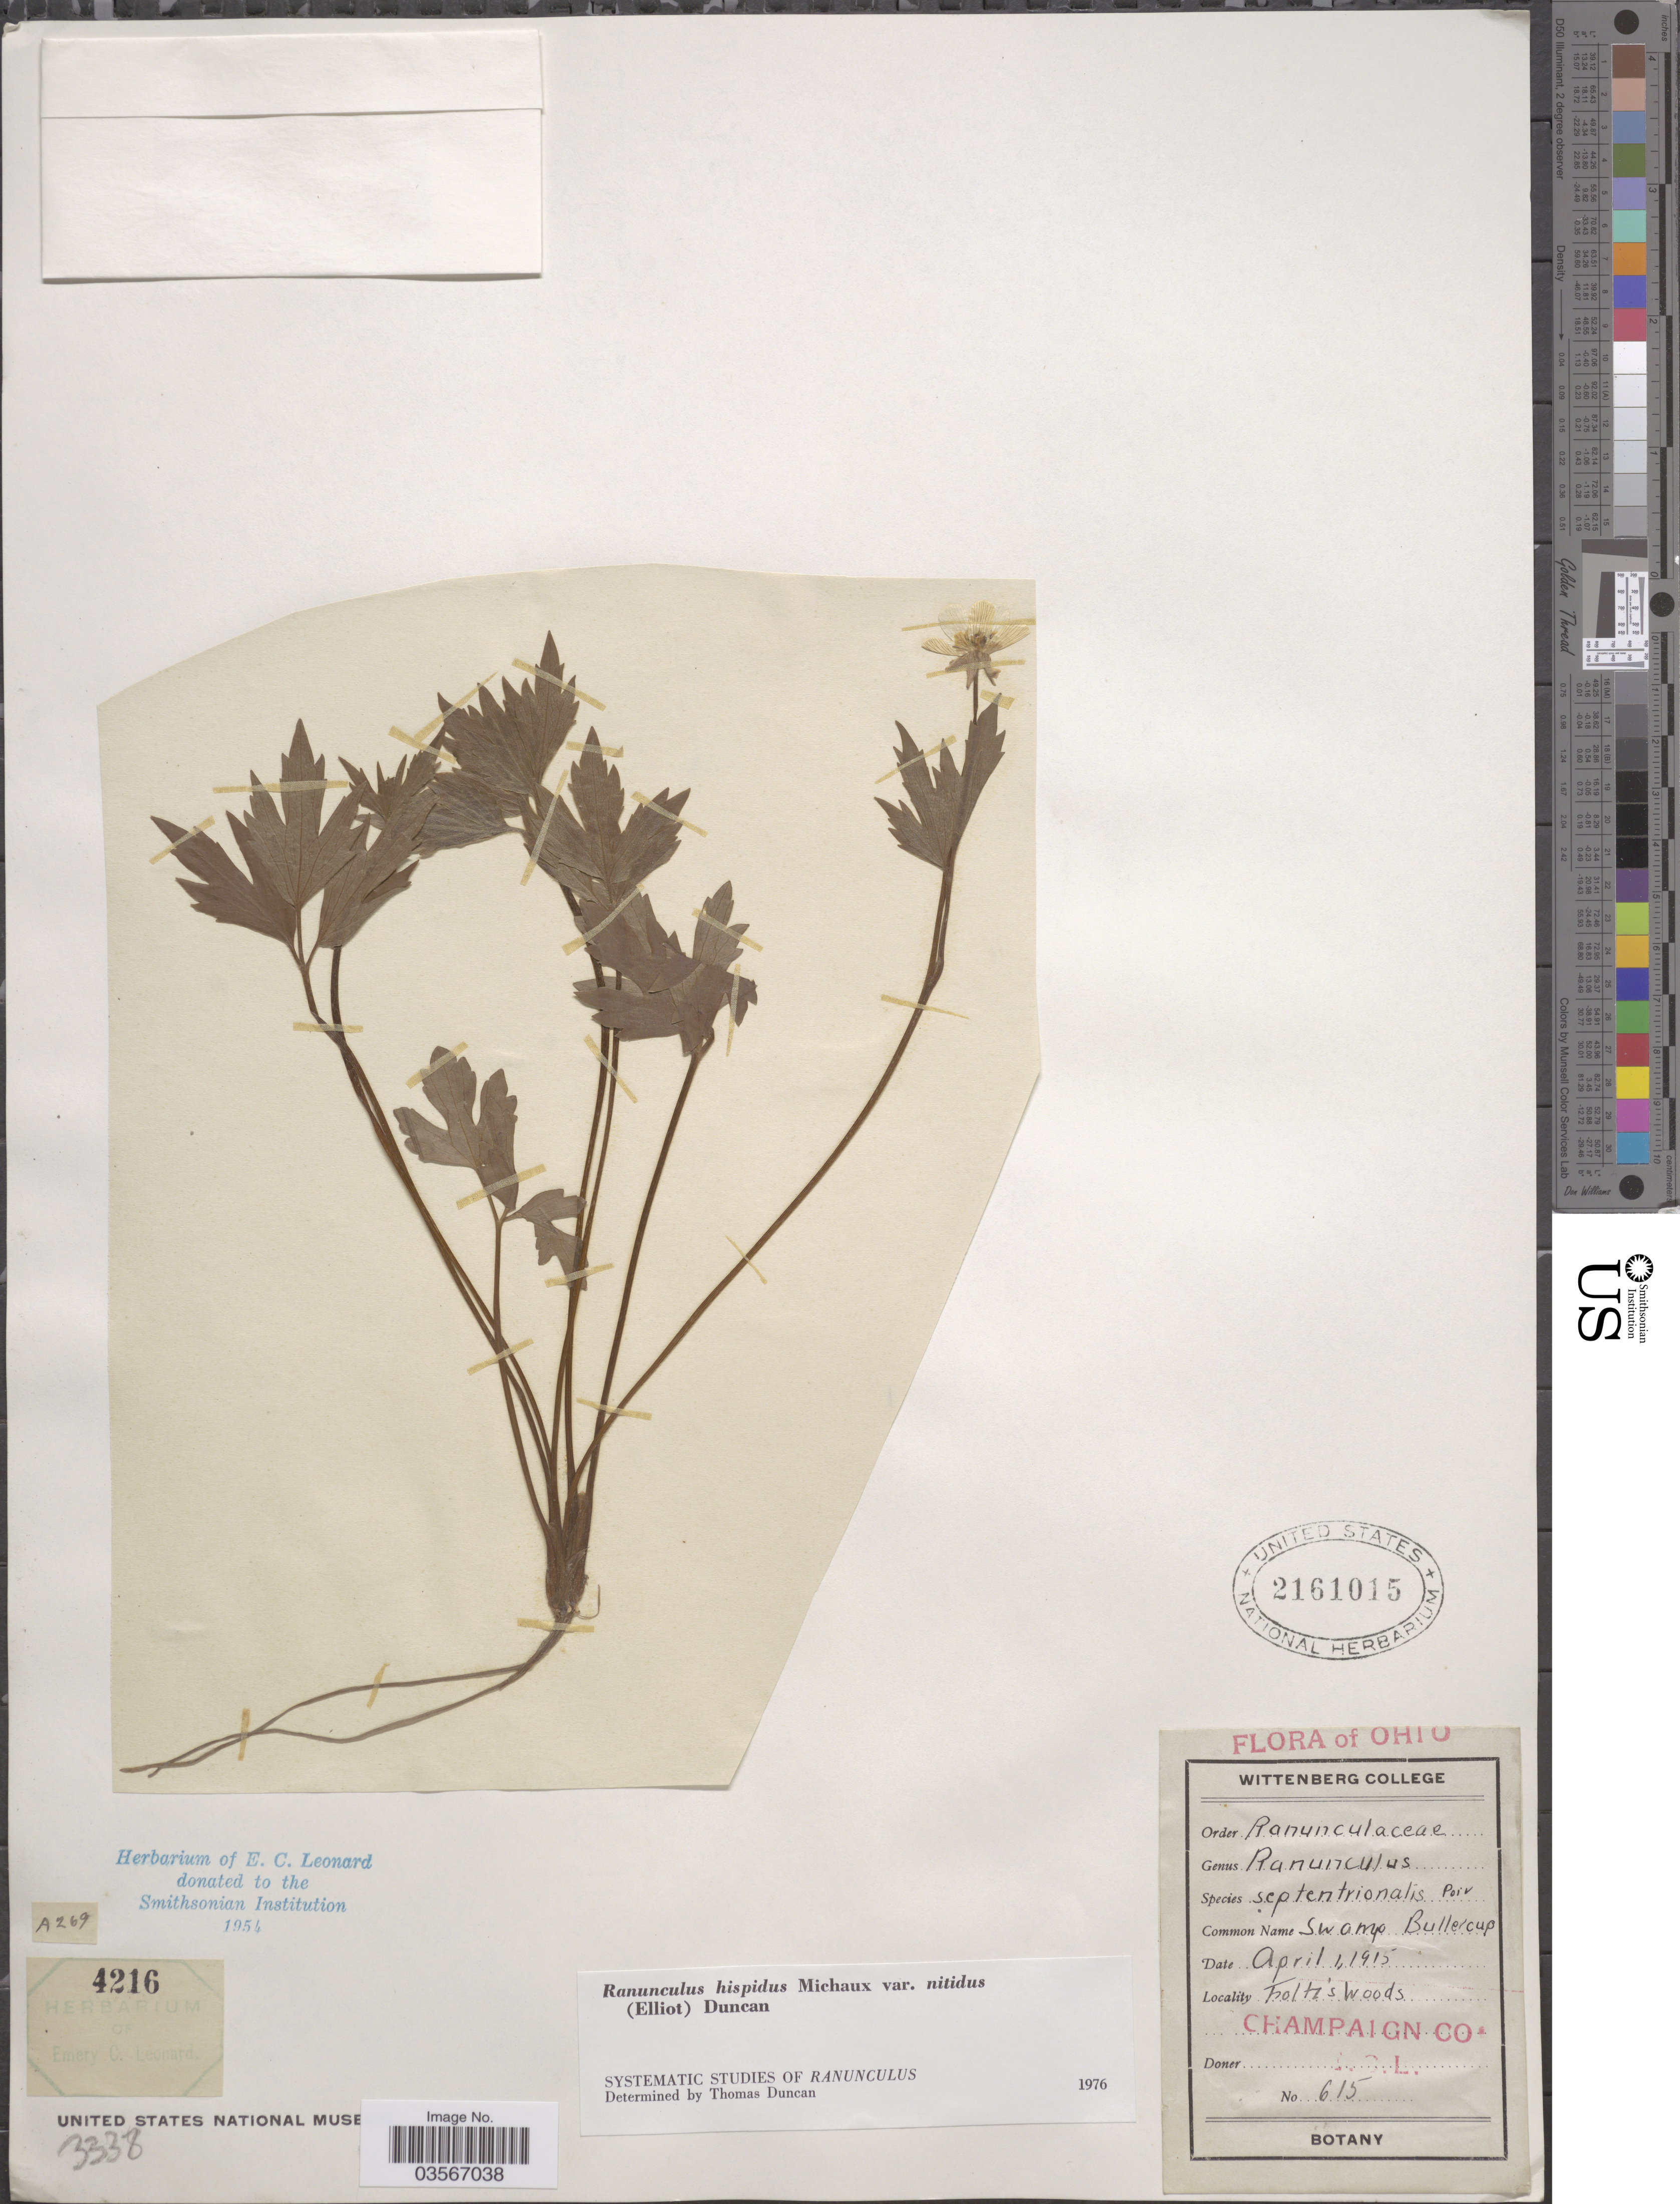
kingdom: Plantae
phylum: Tracheophyta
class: Magnoliopsida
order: Ranunculales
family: Ranunculaceae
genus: Ranunculus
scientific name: Ranunculus hispidus var. nitidus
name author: (Chapm.) T. Duncan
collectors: ex herb. E.C. Leonard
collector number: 615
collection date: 1915-04-01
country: United States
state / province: Ohio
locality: Folti's Woods, Champaign Co.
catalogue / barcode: US 2161015